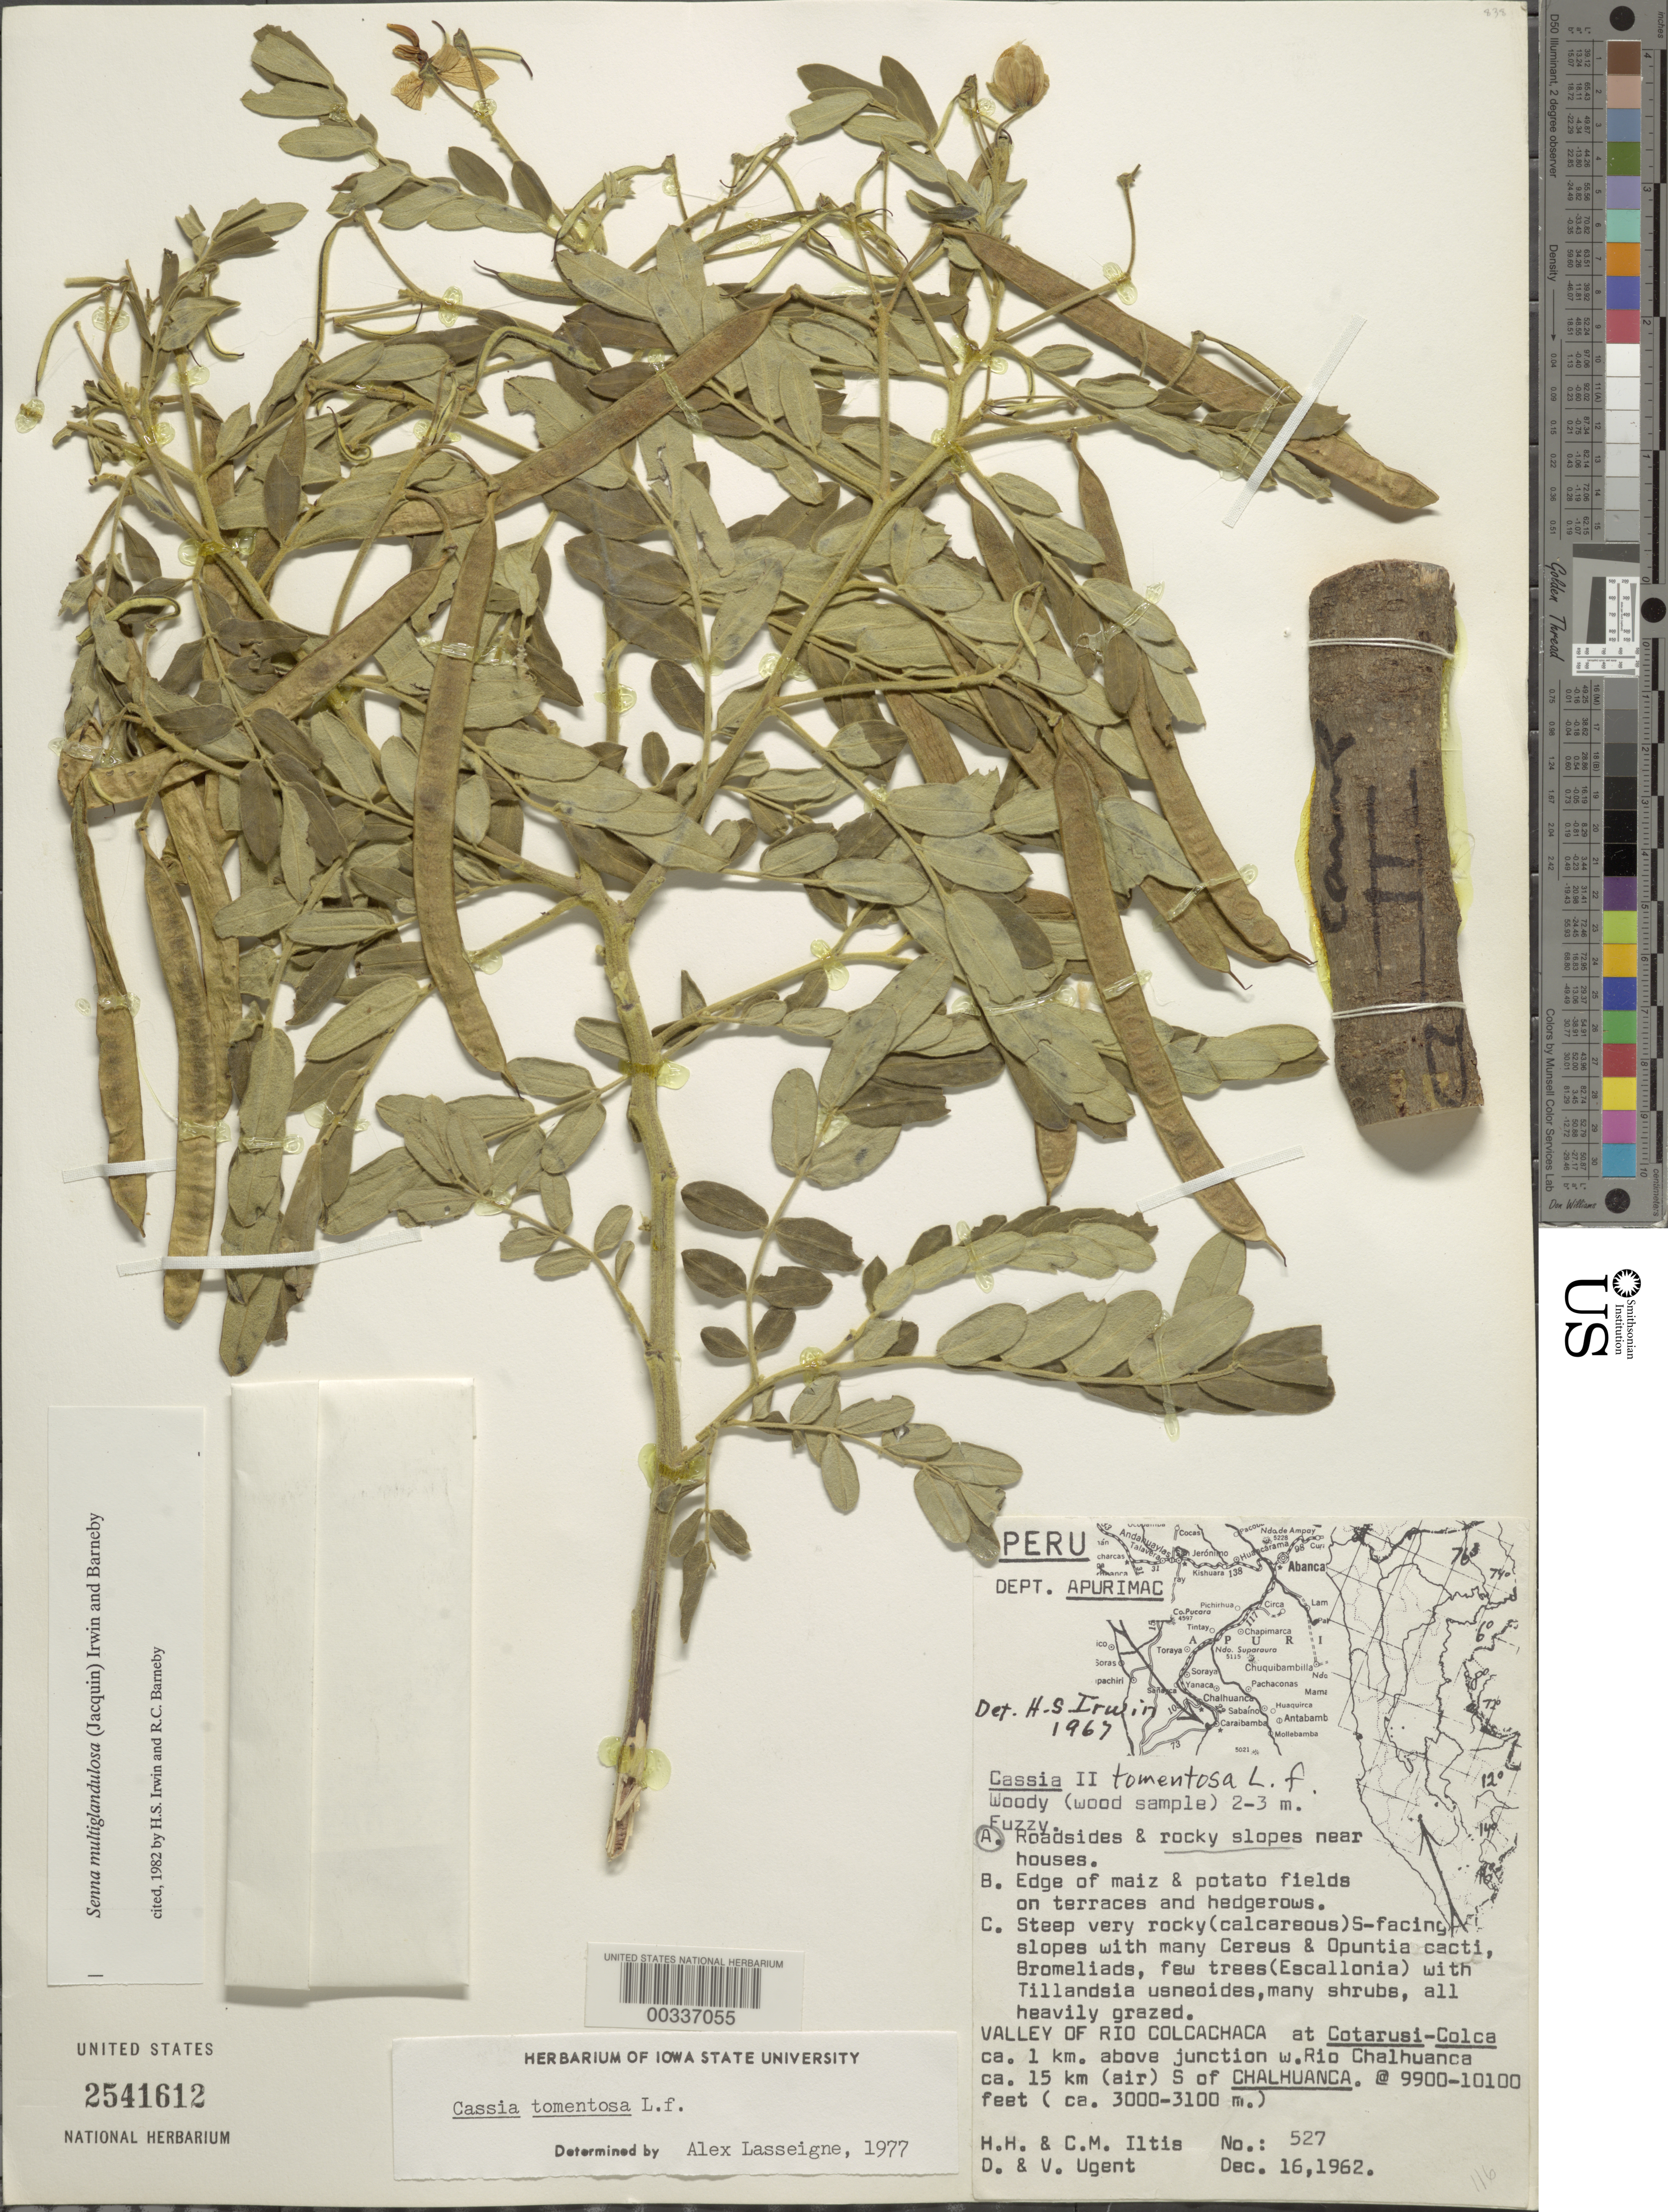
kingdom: Plantae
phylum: Tracheophyta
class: Magnoliopsida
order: Fabales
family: Fabaceae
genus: Senna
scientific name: Senna multiglandulosa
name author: (Jacq.) H.S. Irwin & Barneby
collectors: H. H. Iltis, C. M Iltis, D. Ugent & V. Ugent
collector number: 527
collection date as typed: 16 Dec 1962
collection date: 1962-12-16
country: Peru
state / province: Apurímac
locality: valley of Río Colcachaca at Cotarusi-Colca, ca. 1 km above junction with Río Chalhuanca, ca. 15 km S of Chalhuanca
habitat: Rocky slopes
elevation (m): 3000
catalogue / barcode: US 2541612